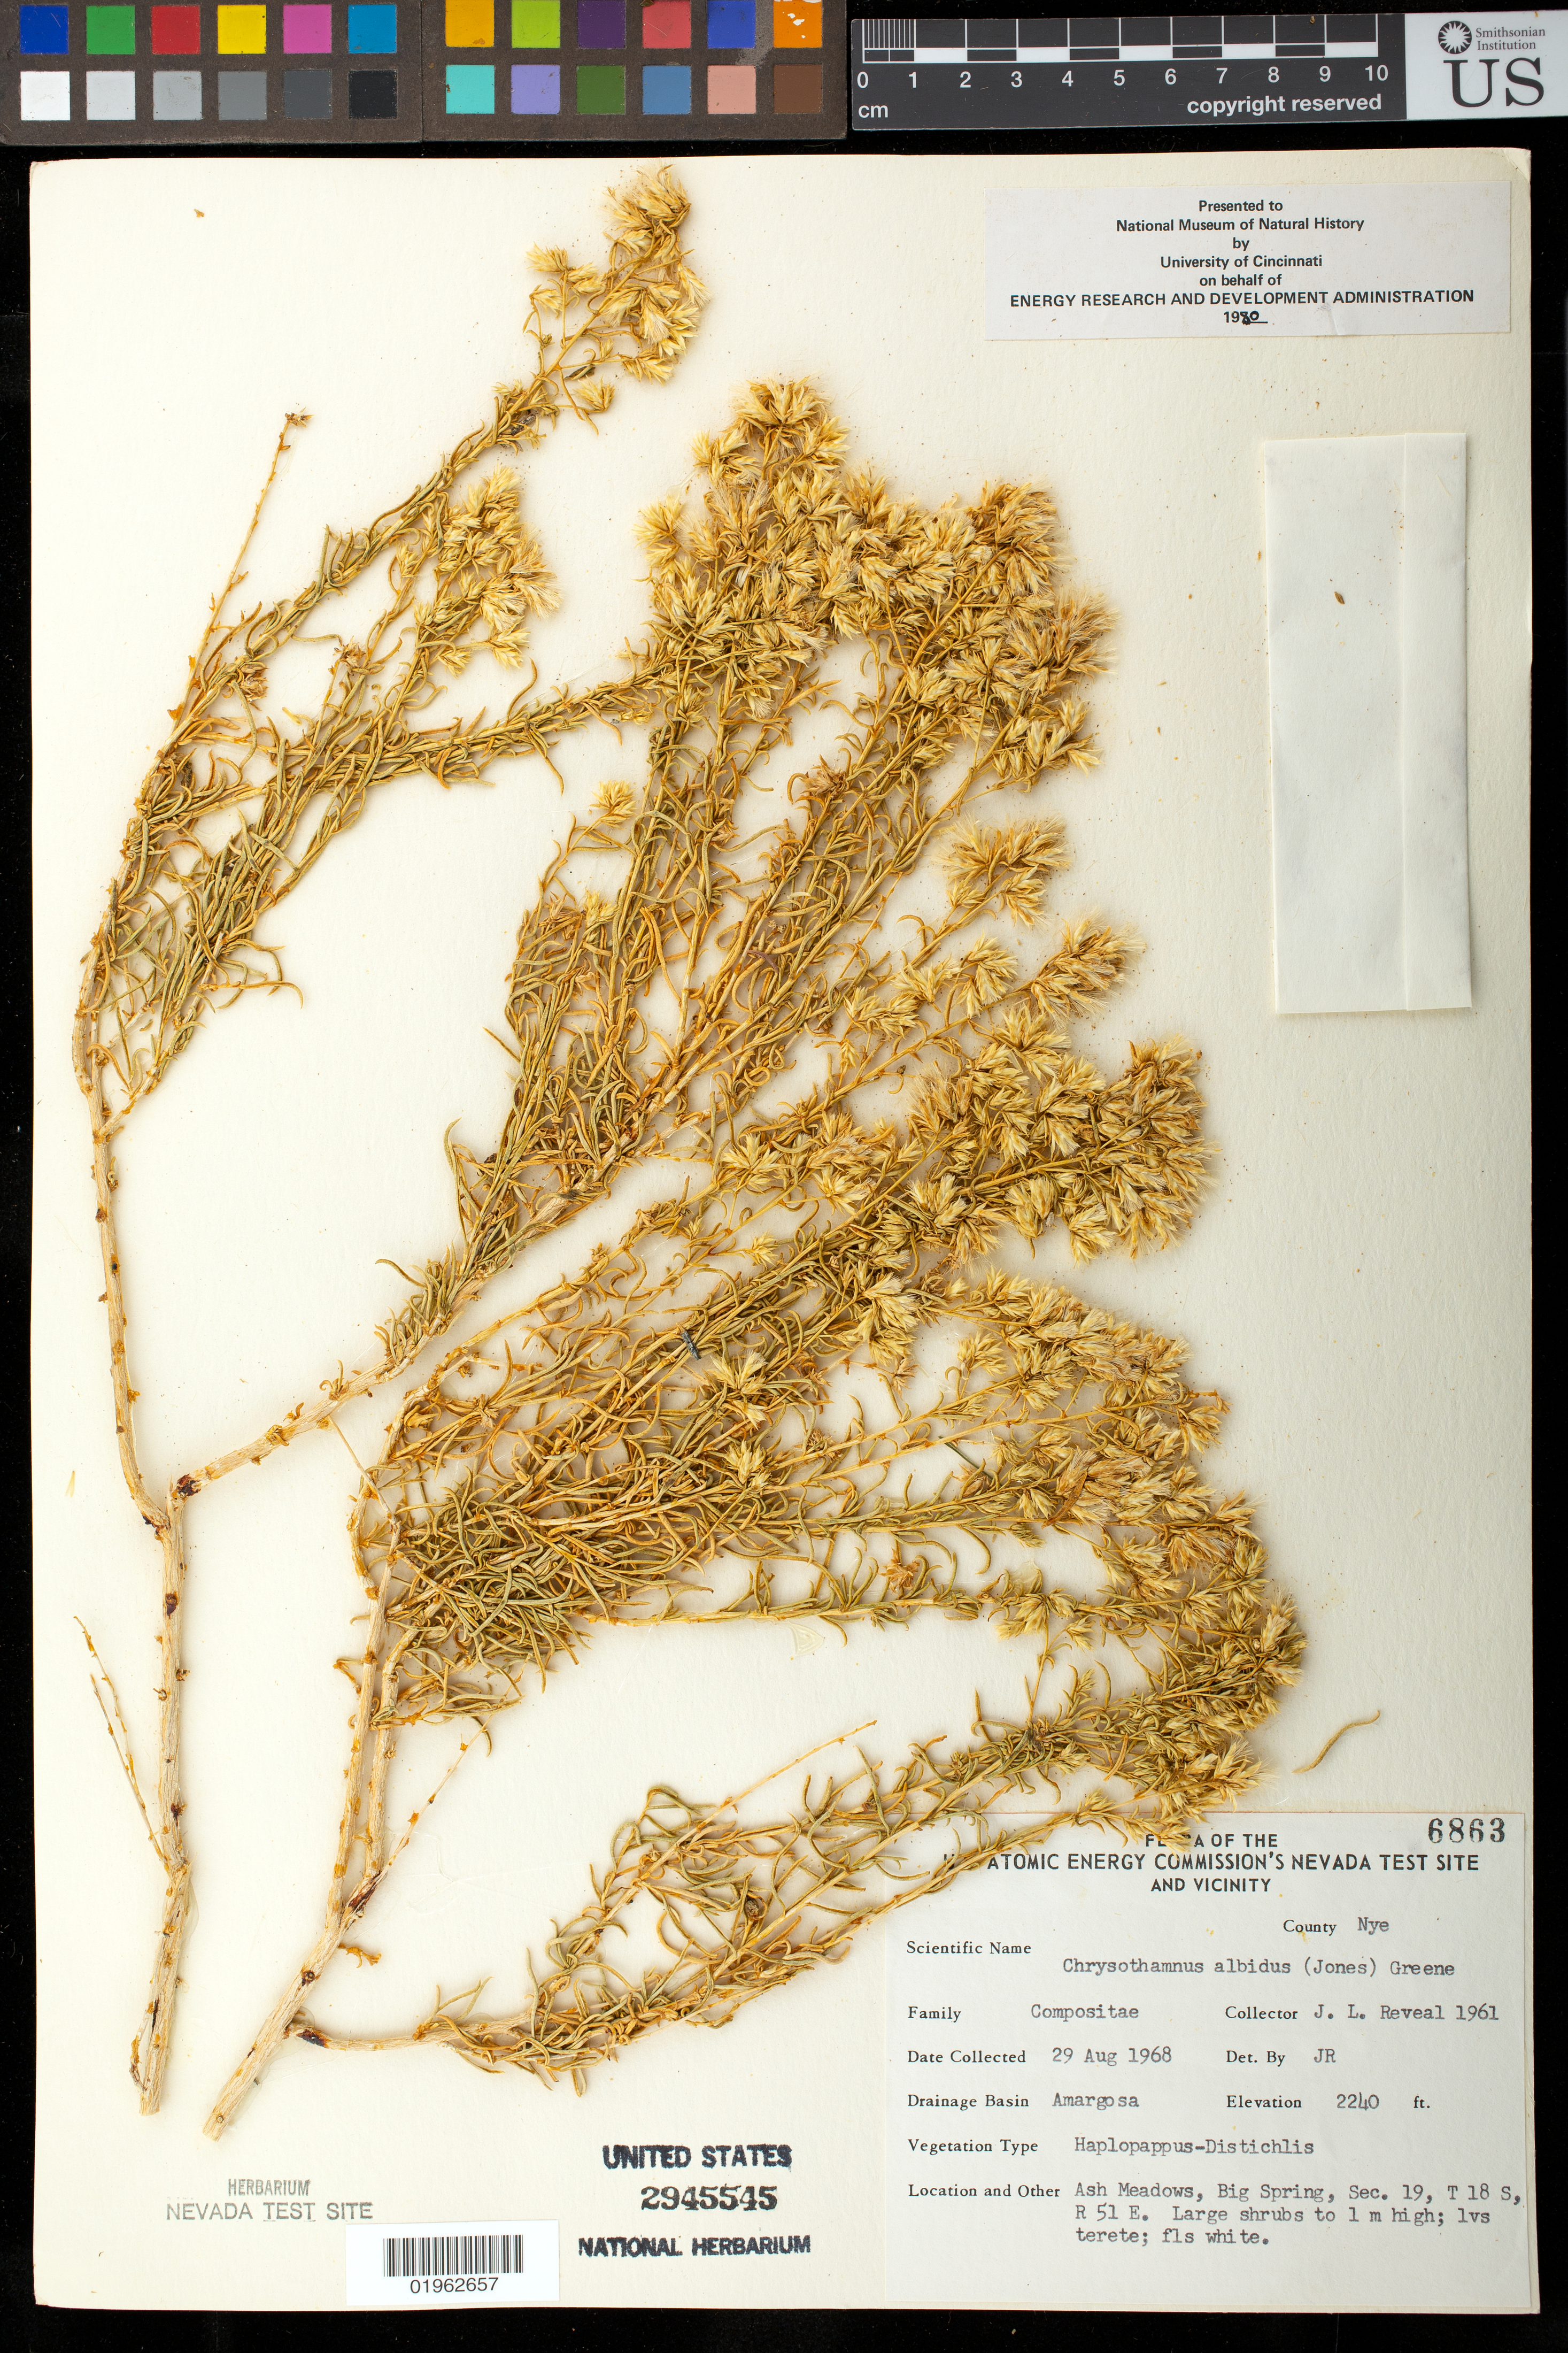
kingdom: Plantae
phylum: Tracheophyta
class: Magnoliopsida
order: Asterales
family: Asteraceae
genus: Ericameria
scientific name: Ericameria albida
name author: (M.E. Jones ex A. Gray) L.C. Anderson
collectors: J. L. Reveal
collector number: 6863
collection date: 1968-08-29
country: United States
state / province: Nevada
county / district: Nye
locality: U. S. Atomic Energy Commission's Nevada Test Site and Vicinity. Drainage Basin Amargosa, Ash Meadows, Big Spring, Sec. 19, T 18 S, R 51 E.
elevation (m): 683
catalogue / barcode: US 2945545